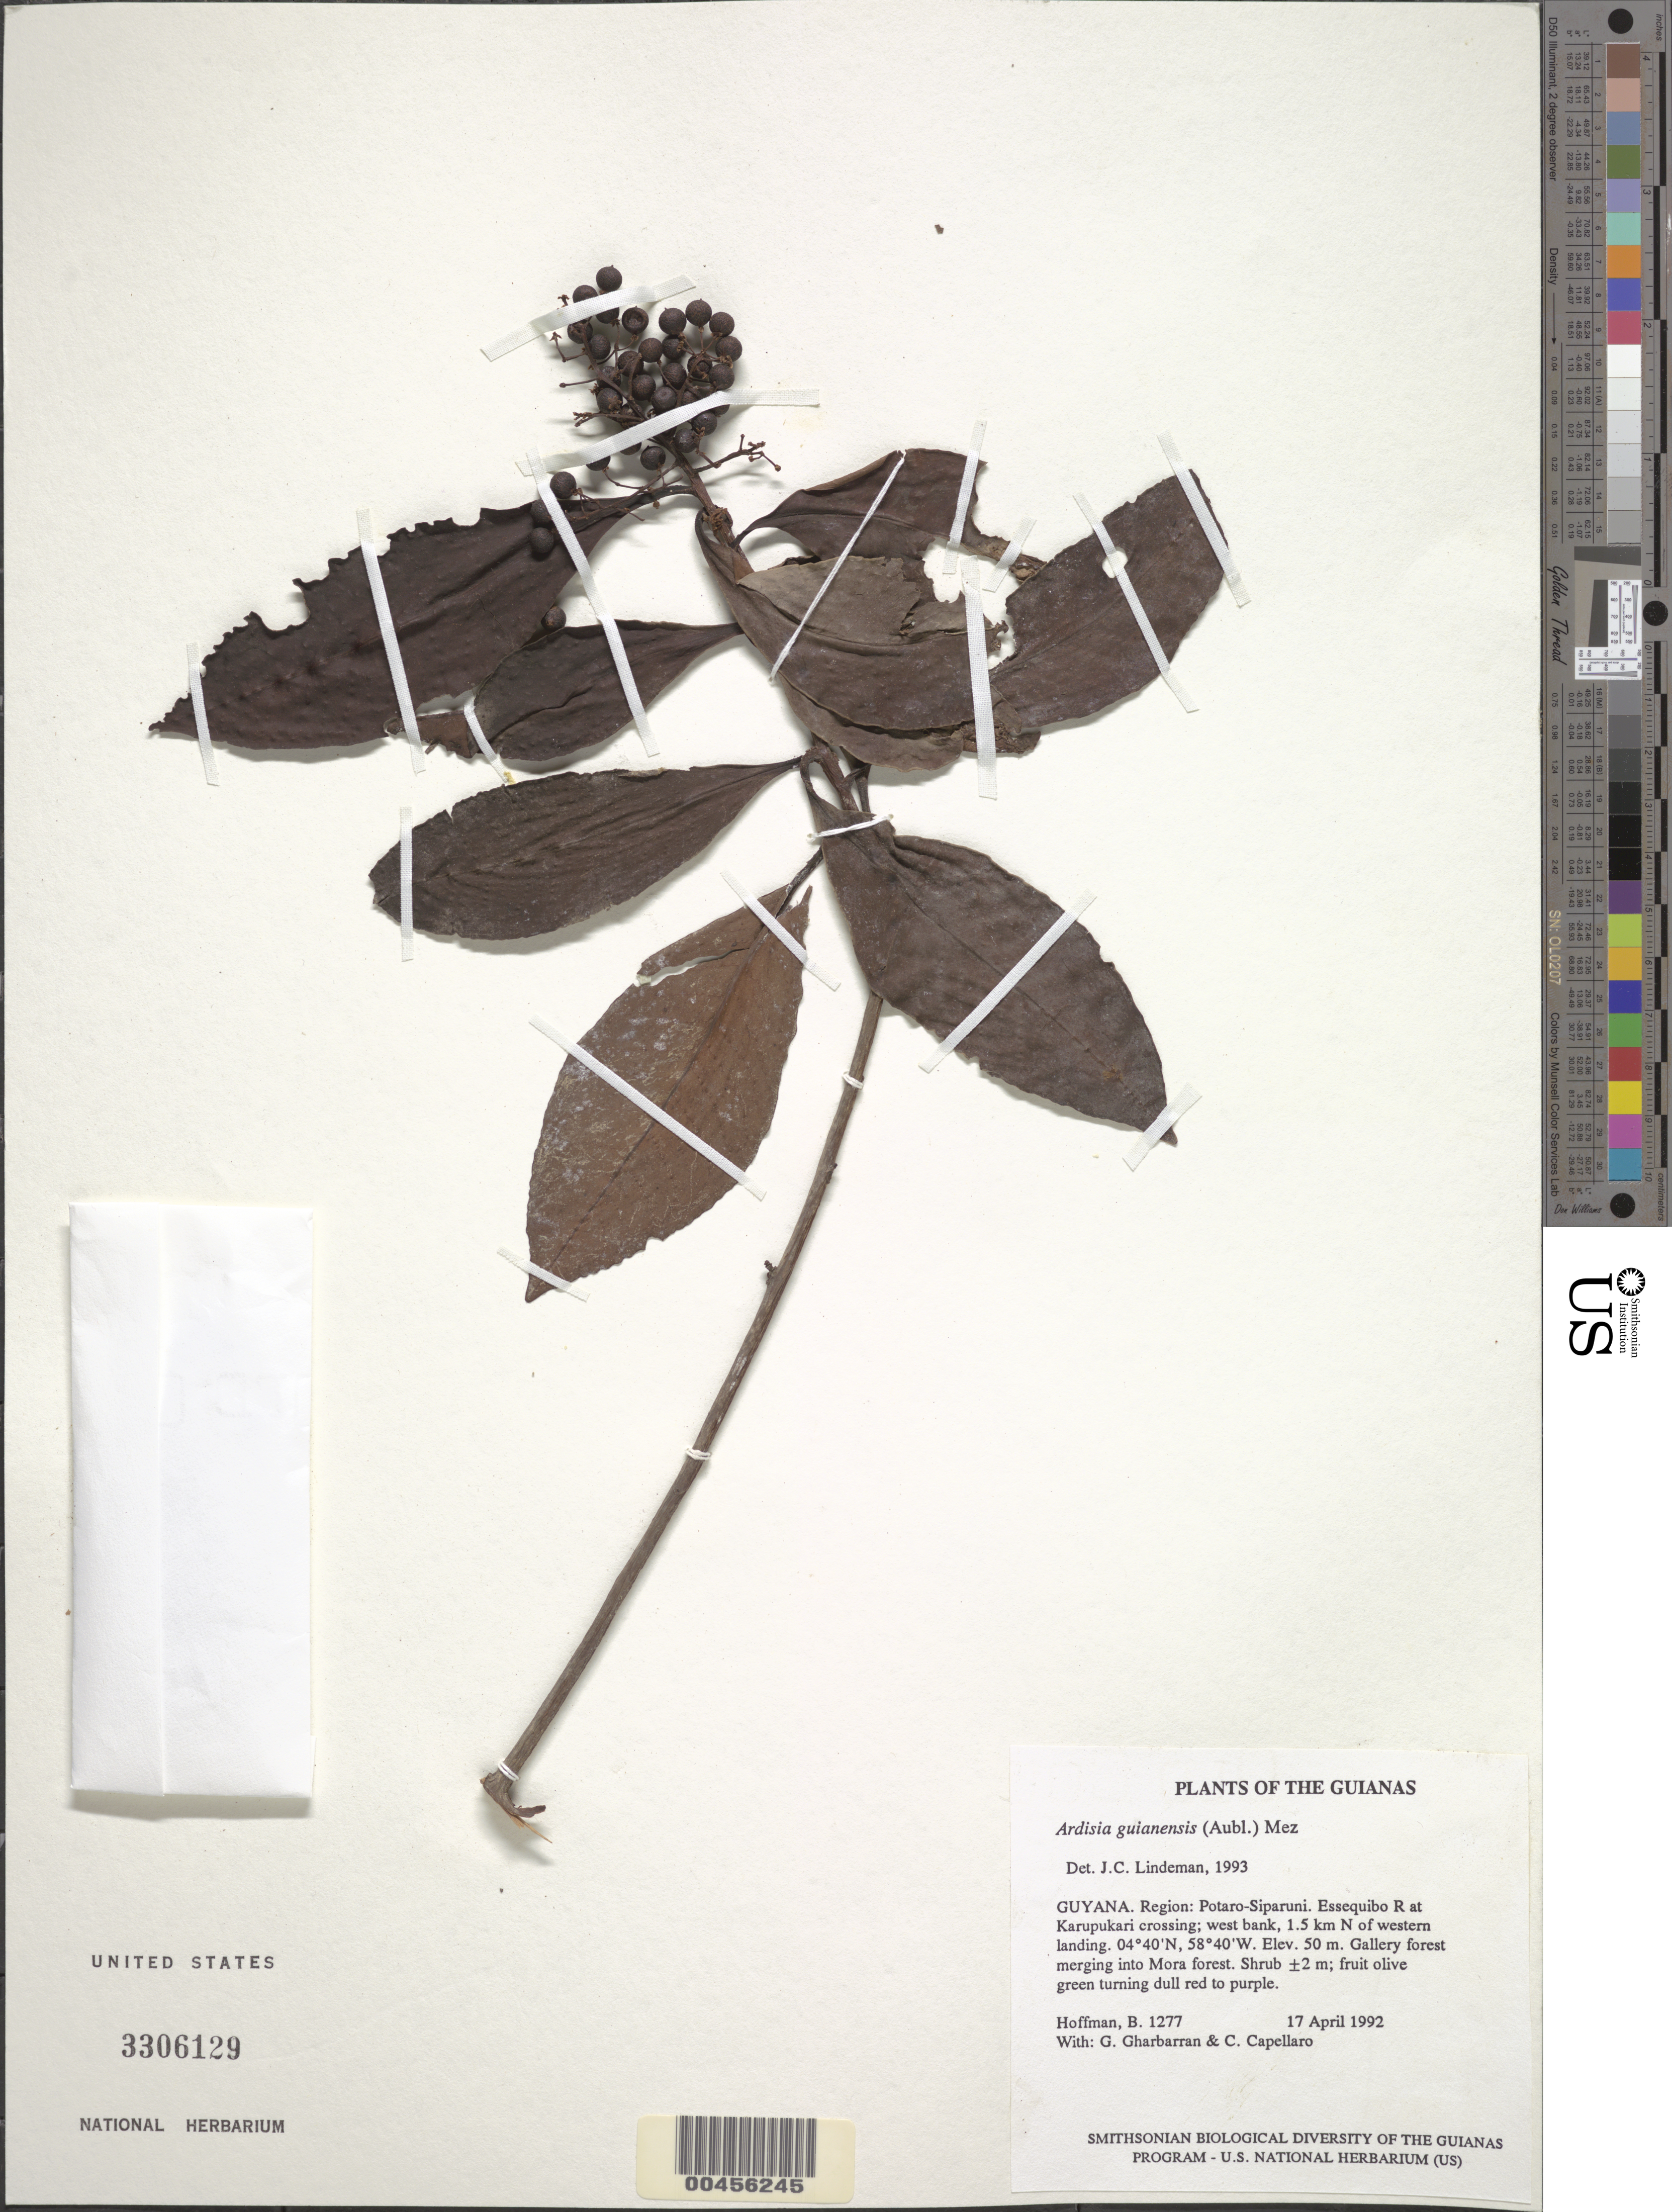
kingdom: Plantae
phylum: Tracheophyta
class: Magnoliopsida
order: Ericales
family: Primulaceae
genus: Ardisia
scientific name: Ardisia guianensis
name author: (Aubl.) Mez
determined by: Lindeman, J. C.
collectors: B. Hoffman, G. Gharbarran & C. Capellaro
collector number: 1277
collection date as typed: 17 April 1992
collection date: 1992-04-17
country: Guyana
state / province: Potaro-Siparuni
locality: Essequibo River at Karupukari crossing; west bank, 1.5 km N of western landing. Iwokrama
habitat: Gallery forest merging into Mora forest, brown sand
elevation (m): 50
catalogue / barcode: US 3306129